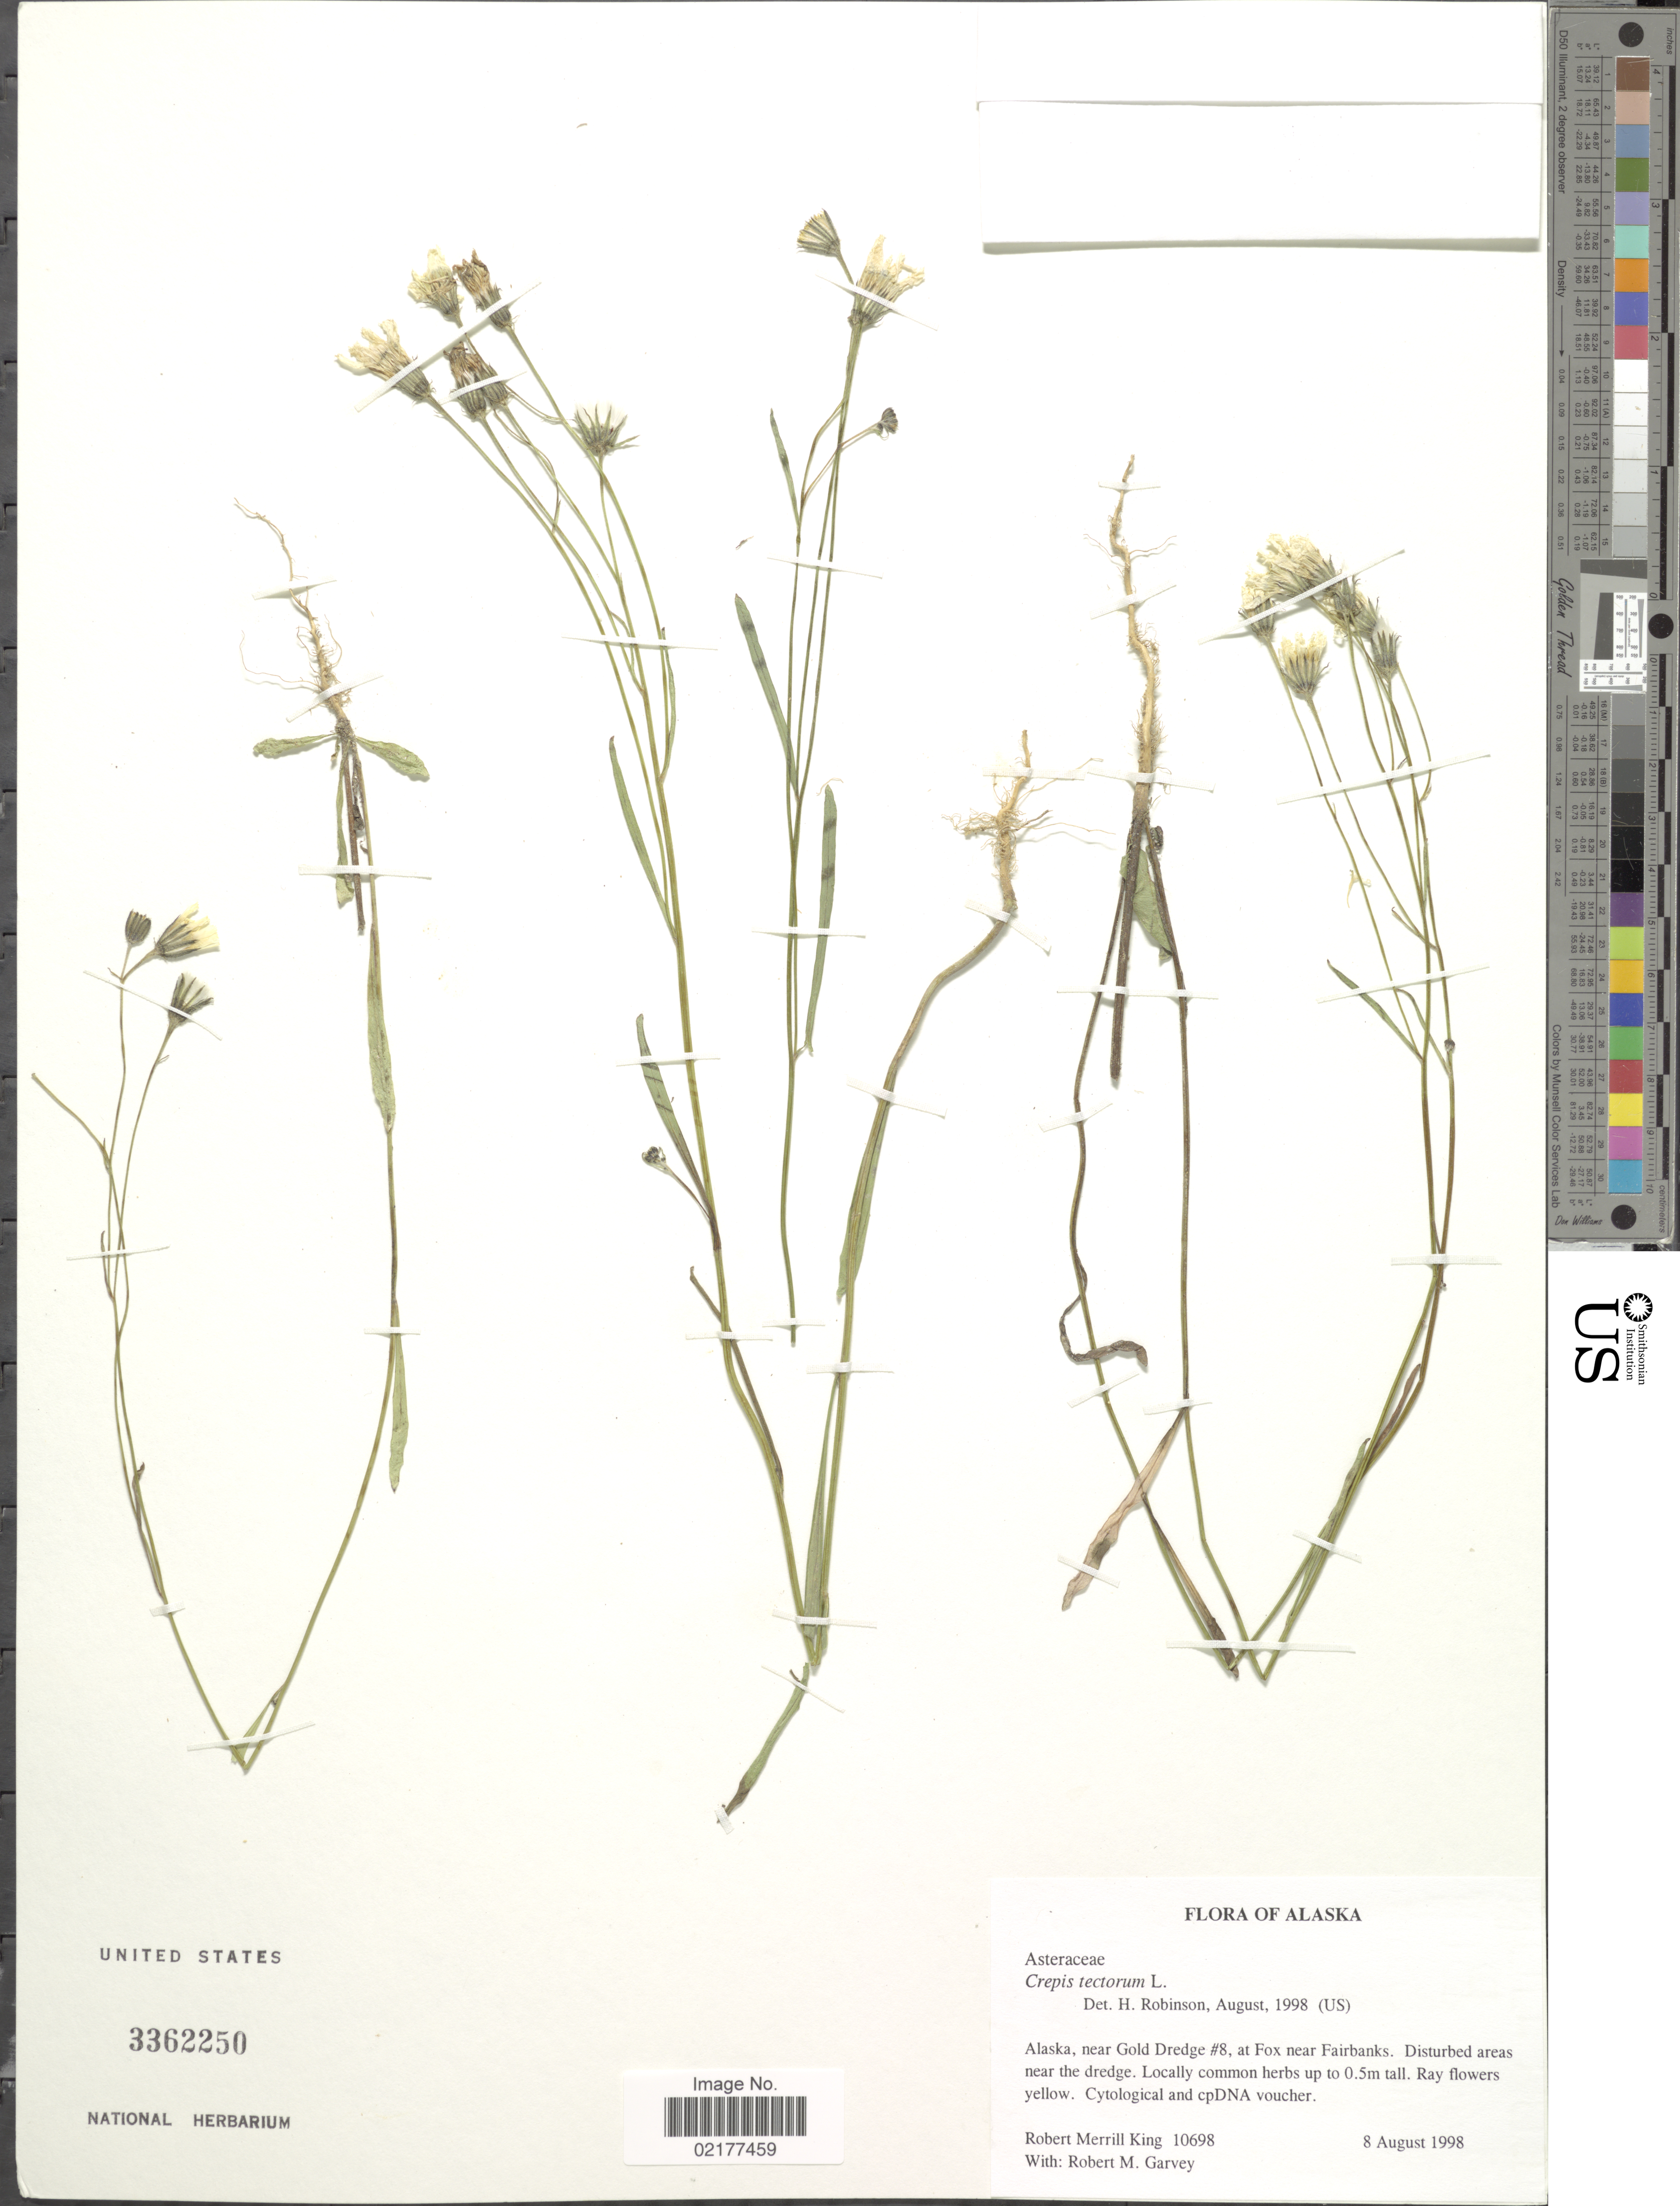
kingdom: Plantae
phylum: Tracheophyta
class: Magnoliopsida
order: Asterales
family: Asteraceae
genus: Crepis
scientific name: Crepis tectorum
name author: L.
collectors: R. M. King & R. Garvey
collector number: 10698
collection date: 1998-08-08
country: United States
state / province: Alaska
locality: Near Gold Dredge #8, at Fox near Fairbanks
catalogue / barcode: US 3362250